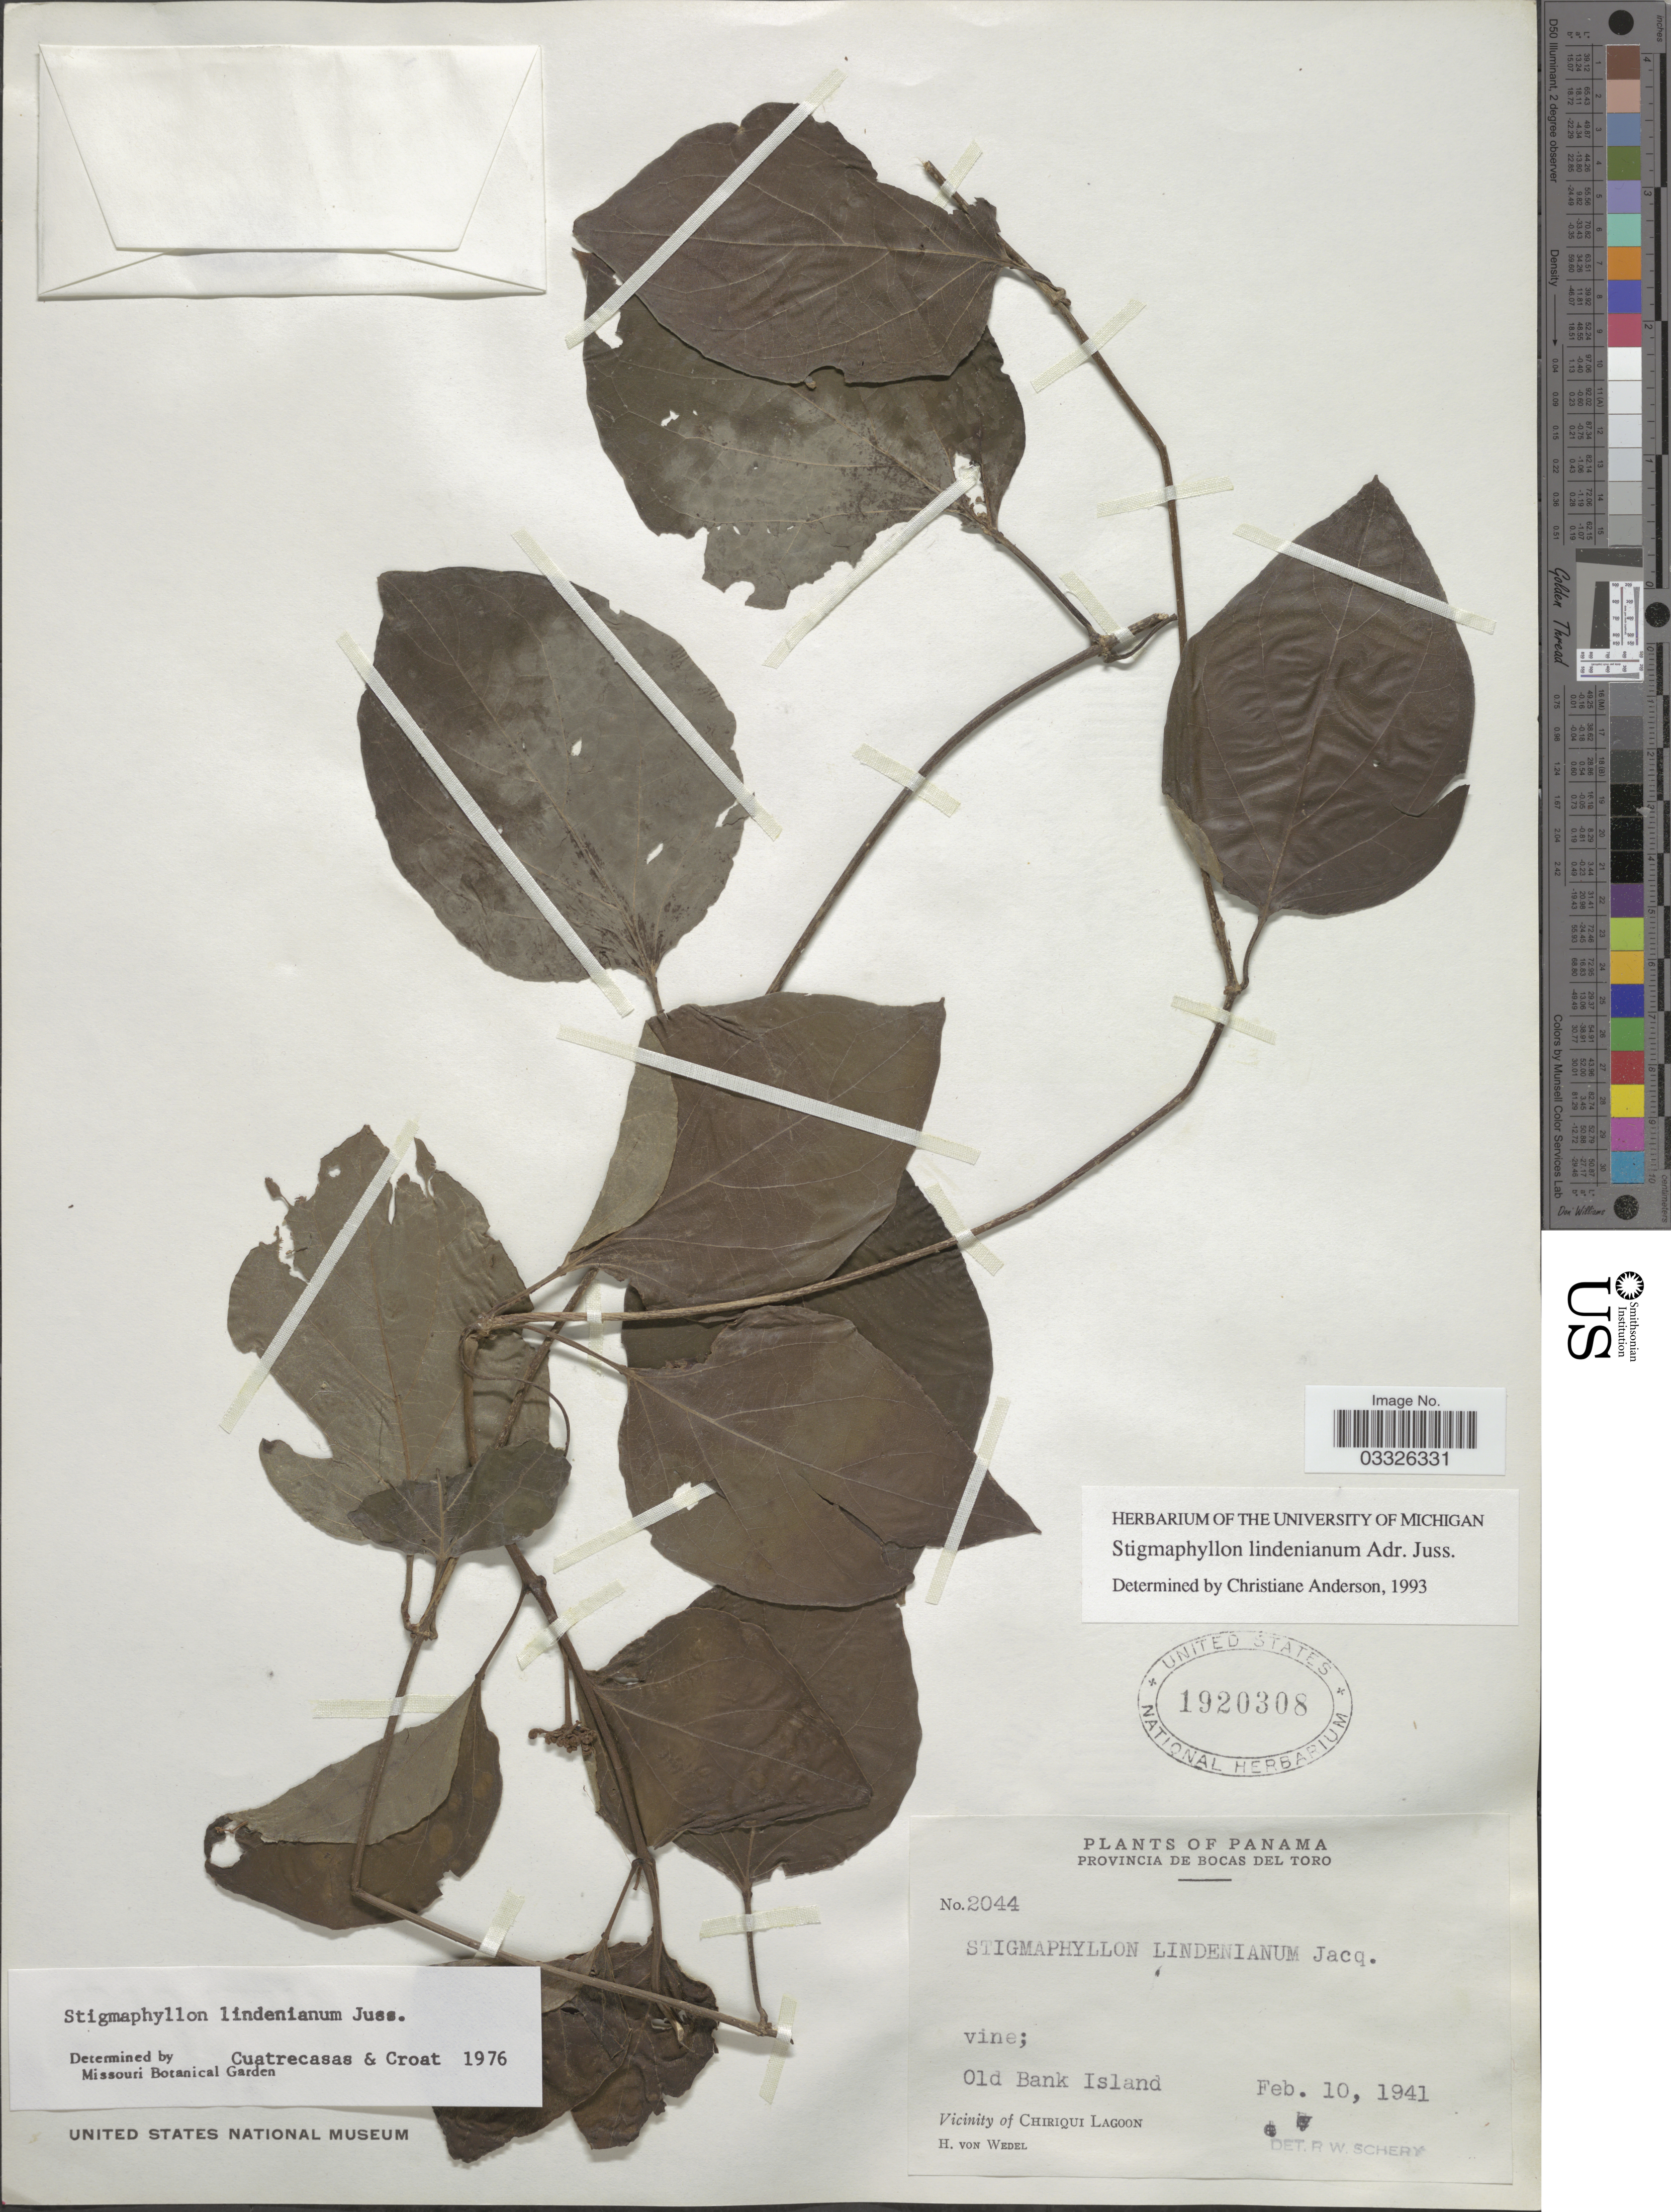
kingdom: Plantae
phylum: Tracheophyta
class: Magnoliopsida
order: Malpighiales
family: Malpighiaceae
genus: Stigmaphyllon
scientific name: Stigmaphyllon lindenianum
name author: A. Juss.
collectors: H. von Wedel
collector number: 2044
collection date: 1941-02-10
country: Panama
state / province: Bocas del Toro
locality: Old Bank Island. Vicinity of Chiriqui Lagoon.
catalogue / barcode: US 1920308